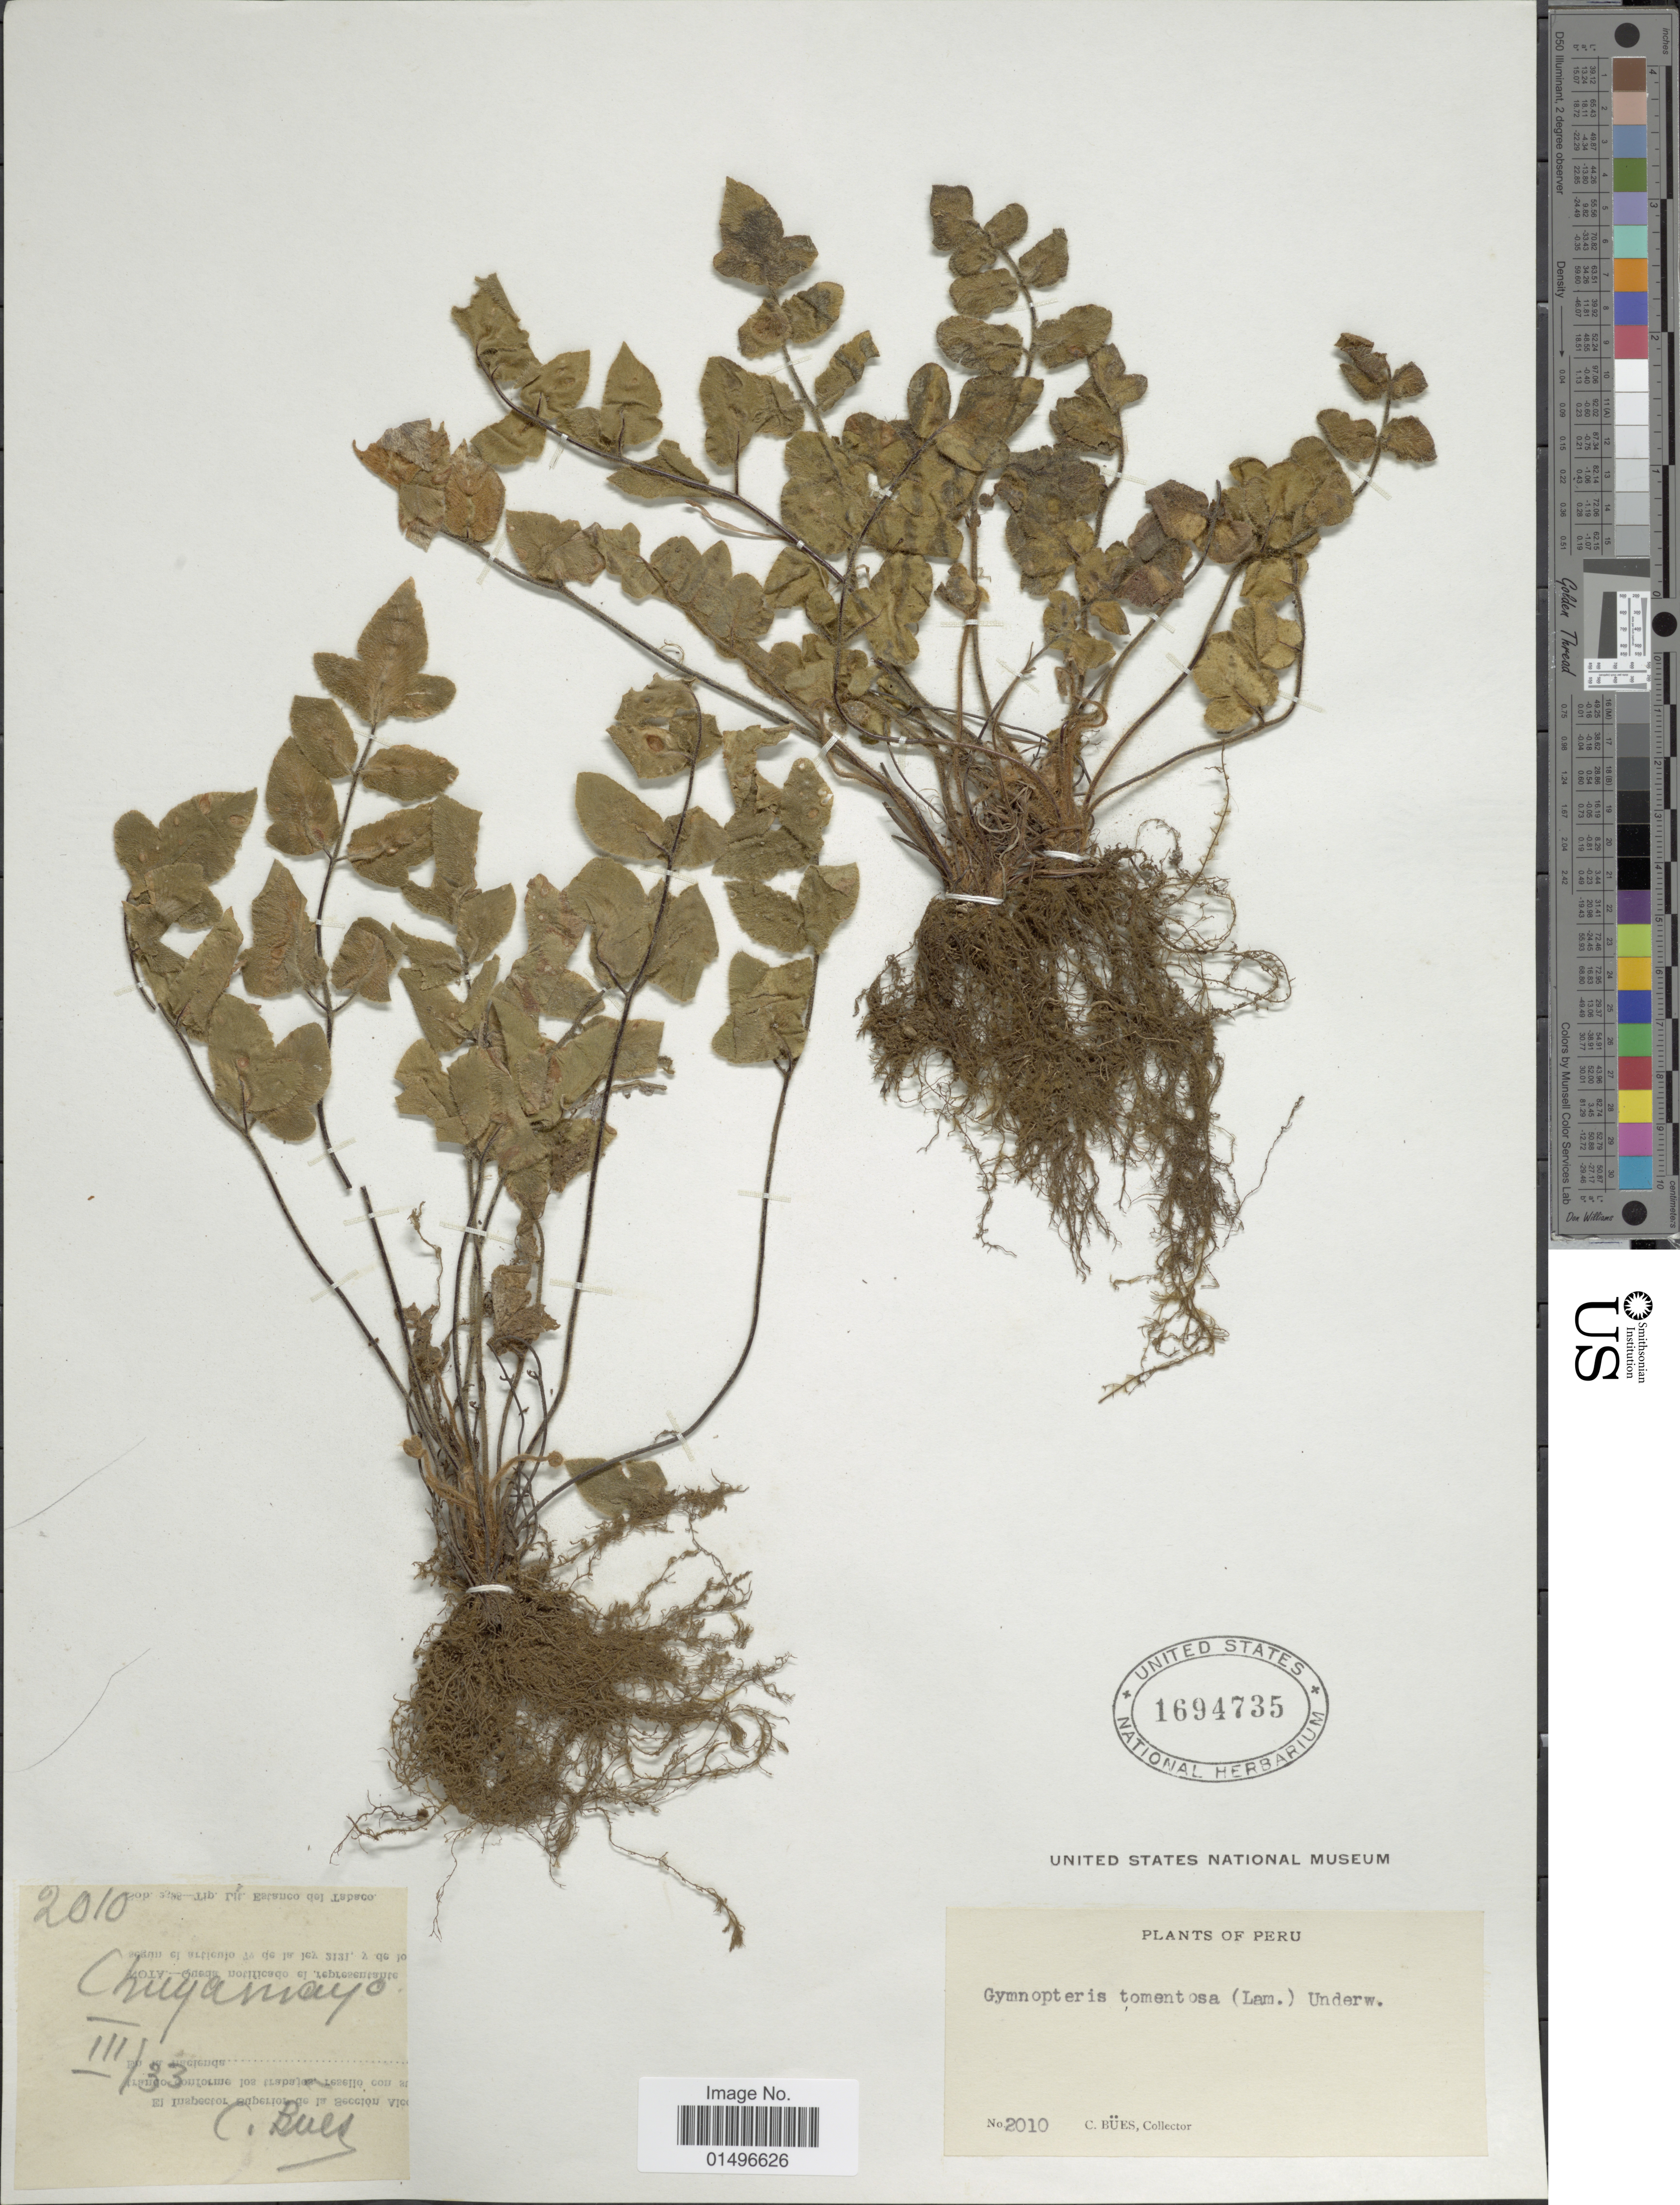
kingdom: Plantae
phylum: Tracheophyta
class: Polypodiopsida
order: Polypodiales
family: Pteridaceae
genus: Hemionitis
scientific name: Hemionitis tomentosa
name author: (Lam.) Raddi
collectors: C. Bues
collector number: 2010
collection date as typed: Transcribed d/m/y: /3/33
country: Peru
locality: Peru, Chuyamayo.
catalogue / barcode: US 1694735